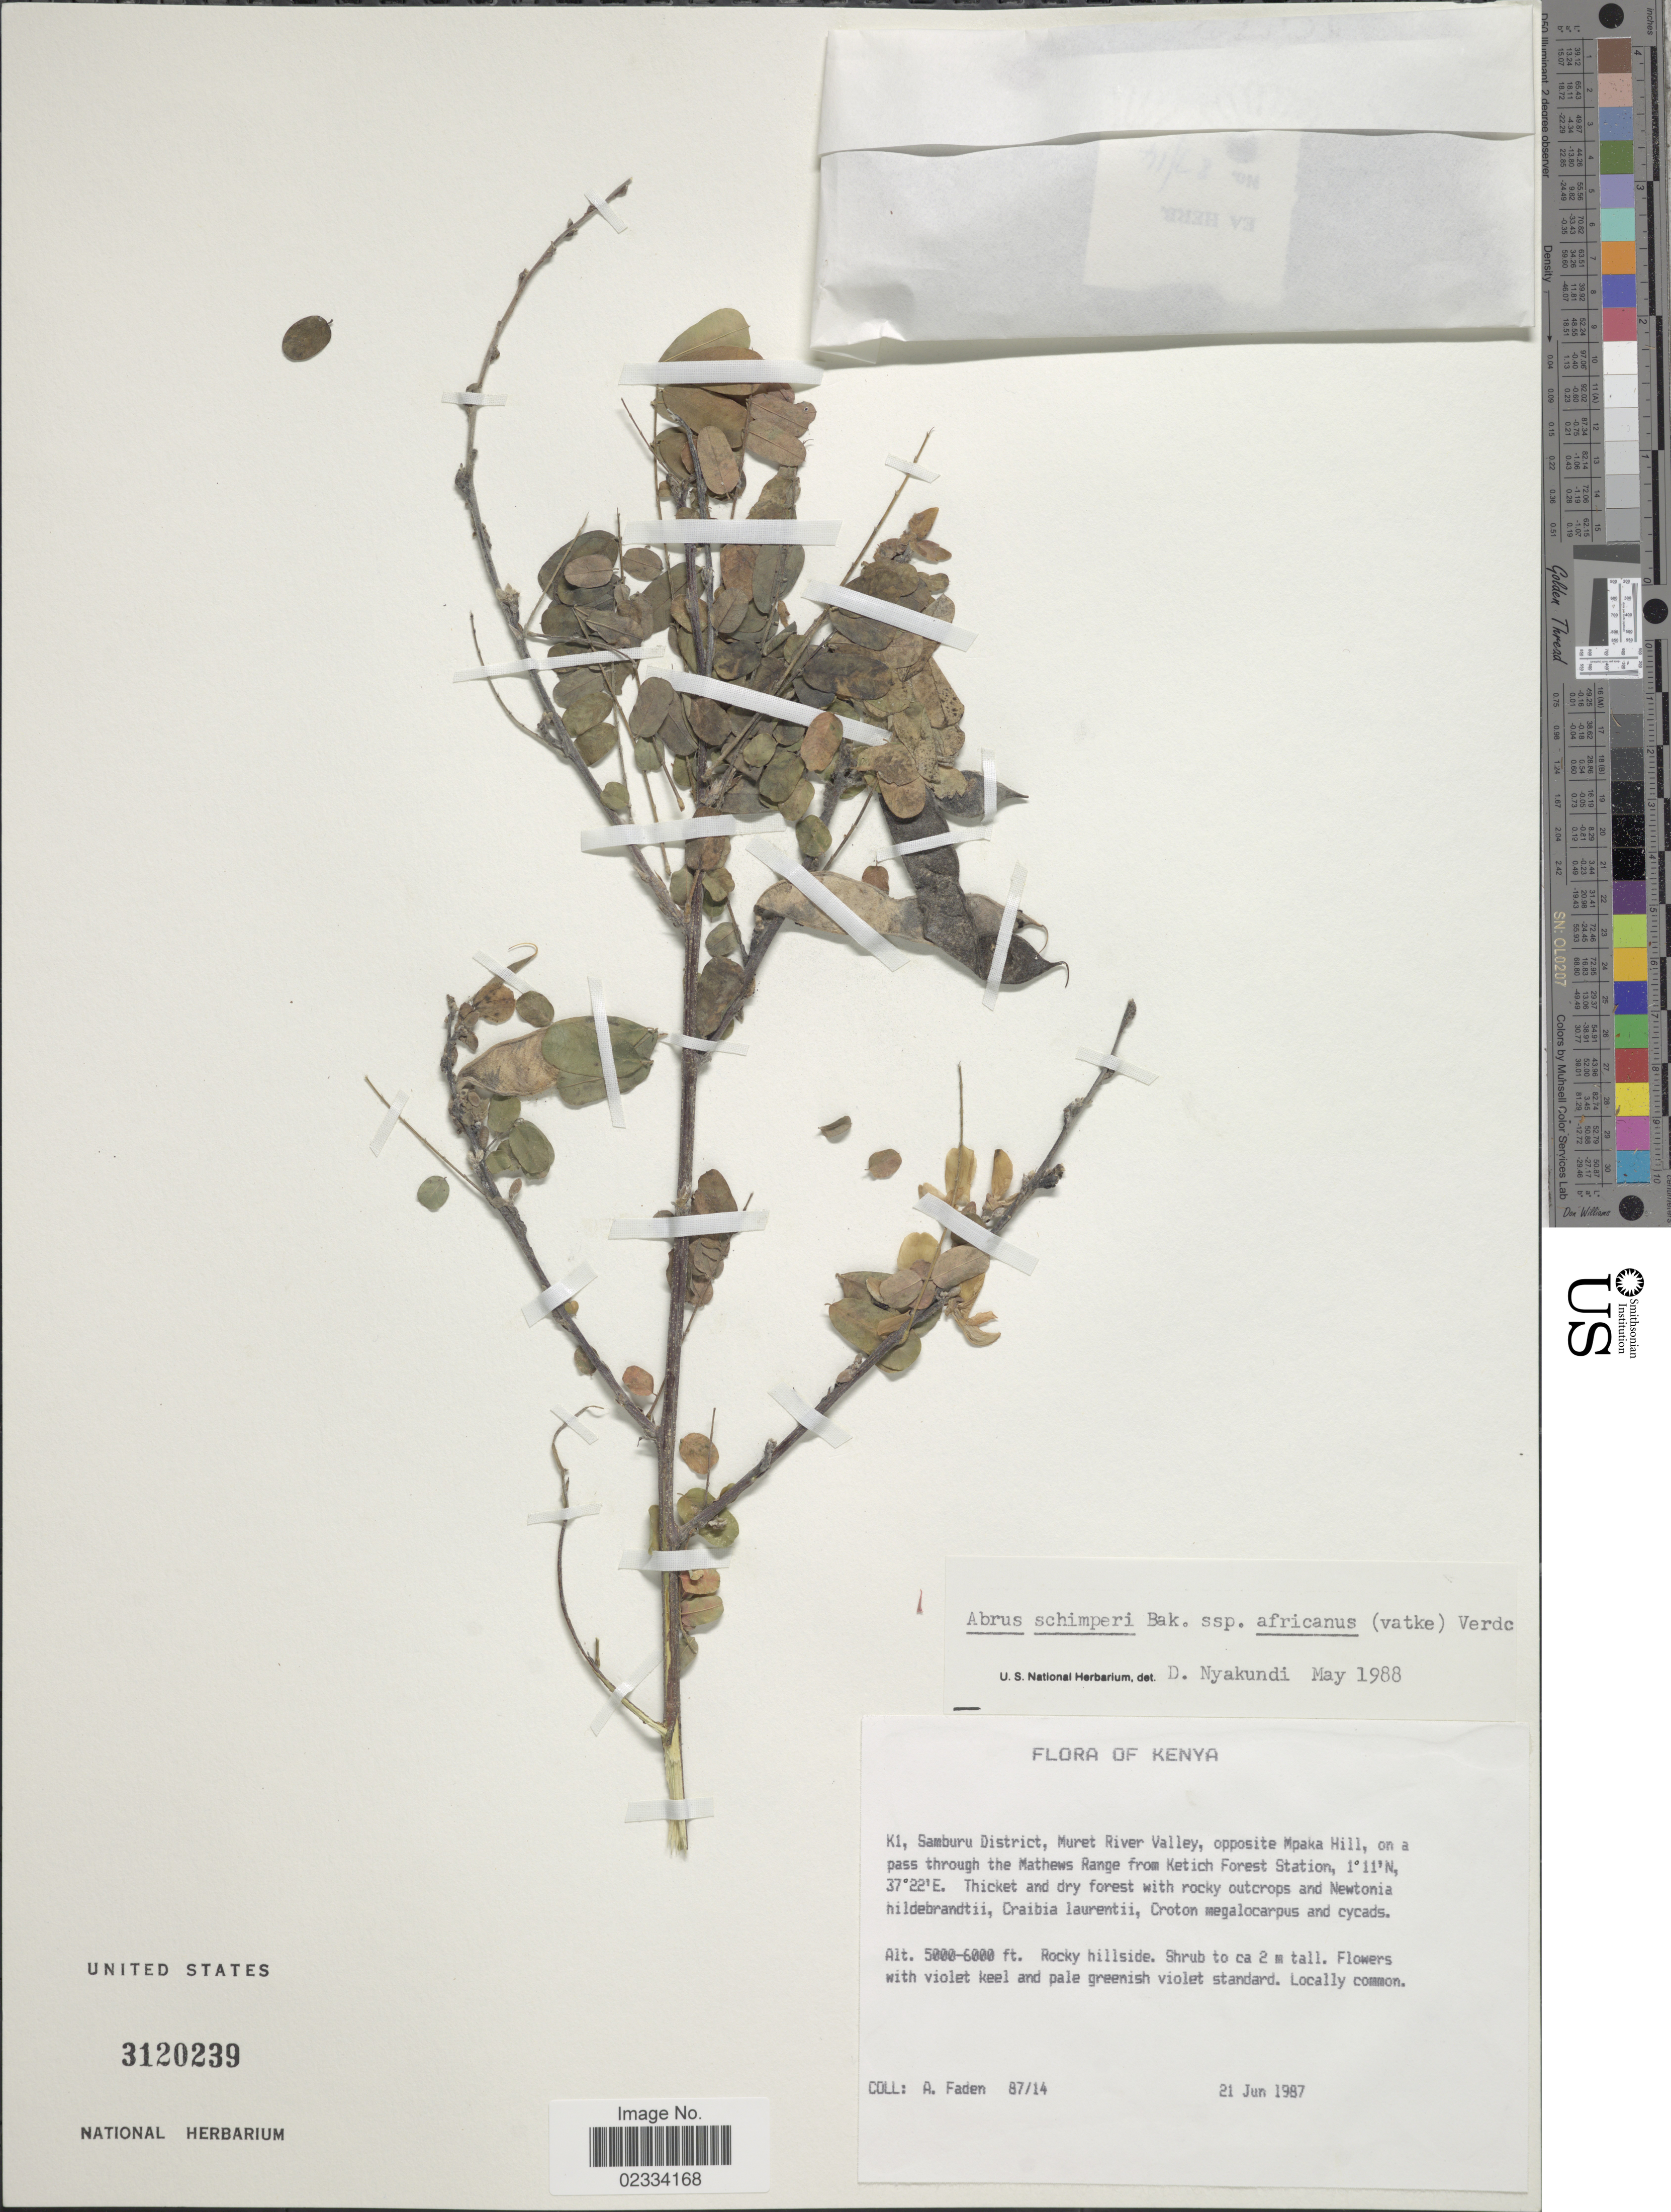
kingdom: Plantae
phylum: Tracheophyta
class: Magnoliopsida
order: Fabales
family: Fabaceae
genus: Abrus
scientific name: Abrus schimperi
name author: Baker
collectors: A. J. Faden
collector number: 87/14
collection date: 1987-06-21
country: Kenya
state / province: Samburu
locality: K1, Muret River Valley, opposite Mpaka Hill, on a pass through the Matthews Range from Ketich Forest Station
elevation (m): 1524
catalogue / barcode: US 3120239